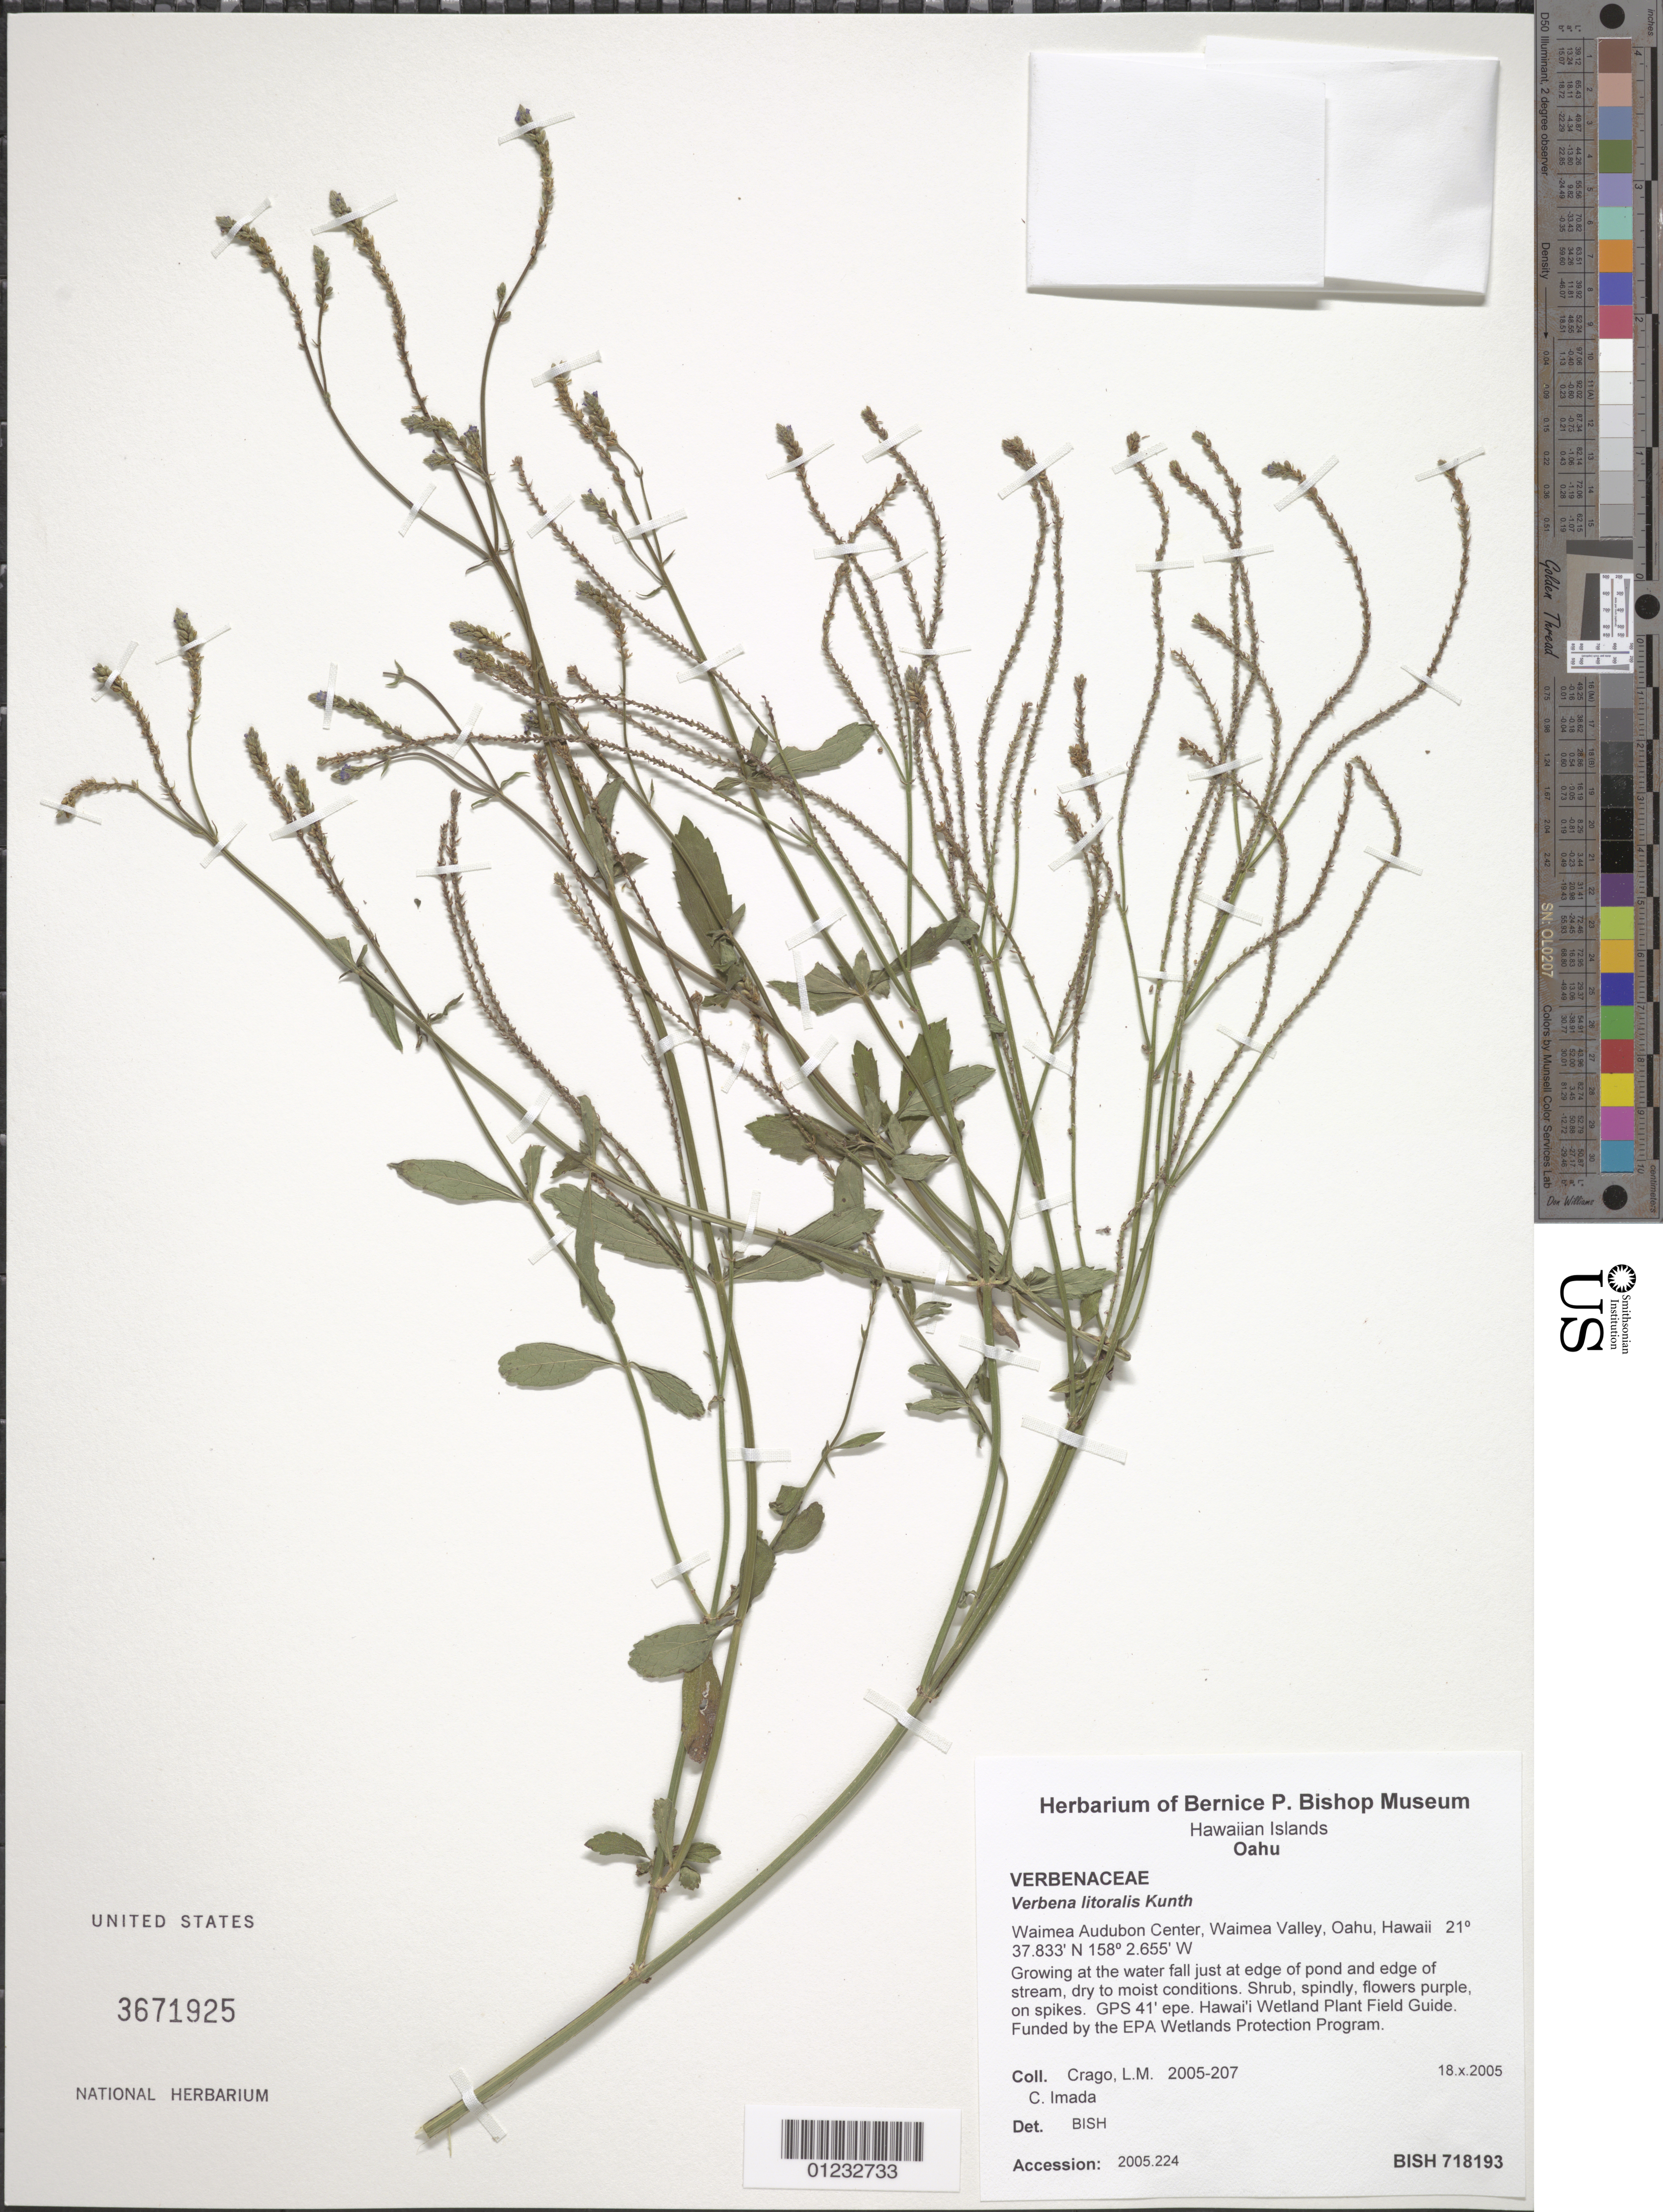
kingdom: Plantae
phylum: Tracheophyta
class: Magnoliopsida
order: Lamiales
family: Verbenaceae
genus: Verbena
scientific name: Verbena litoralis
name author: Kunth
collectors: L. Crago & C. Imada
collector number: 2005-207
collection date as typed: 18.x.2005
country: United States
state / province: Hawaii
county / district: Honolulu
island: Oahu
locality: Wainea Audubon Center, Waimea Valley, at the water fall just at edge of pond and edge of stream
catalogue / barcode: US 3671925